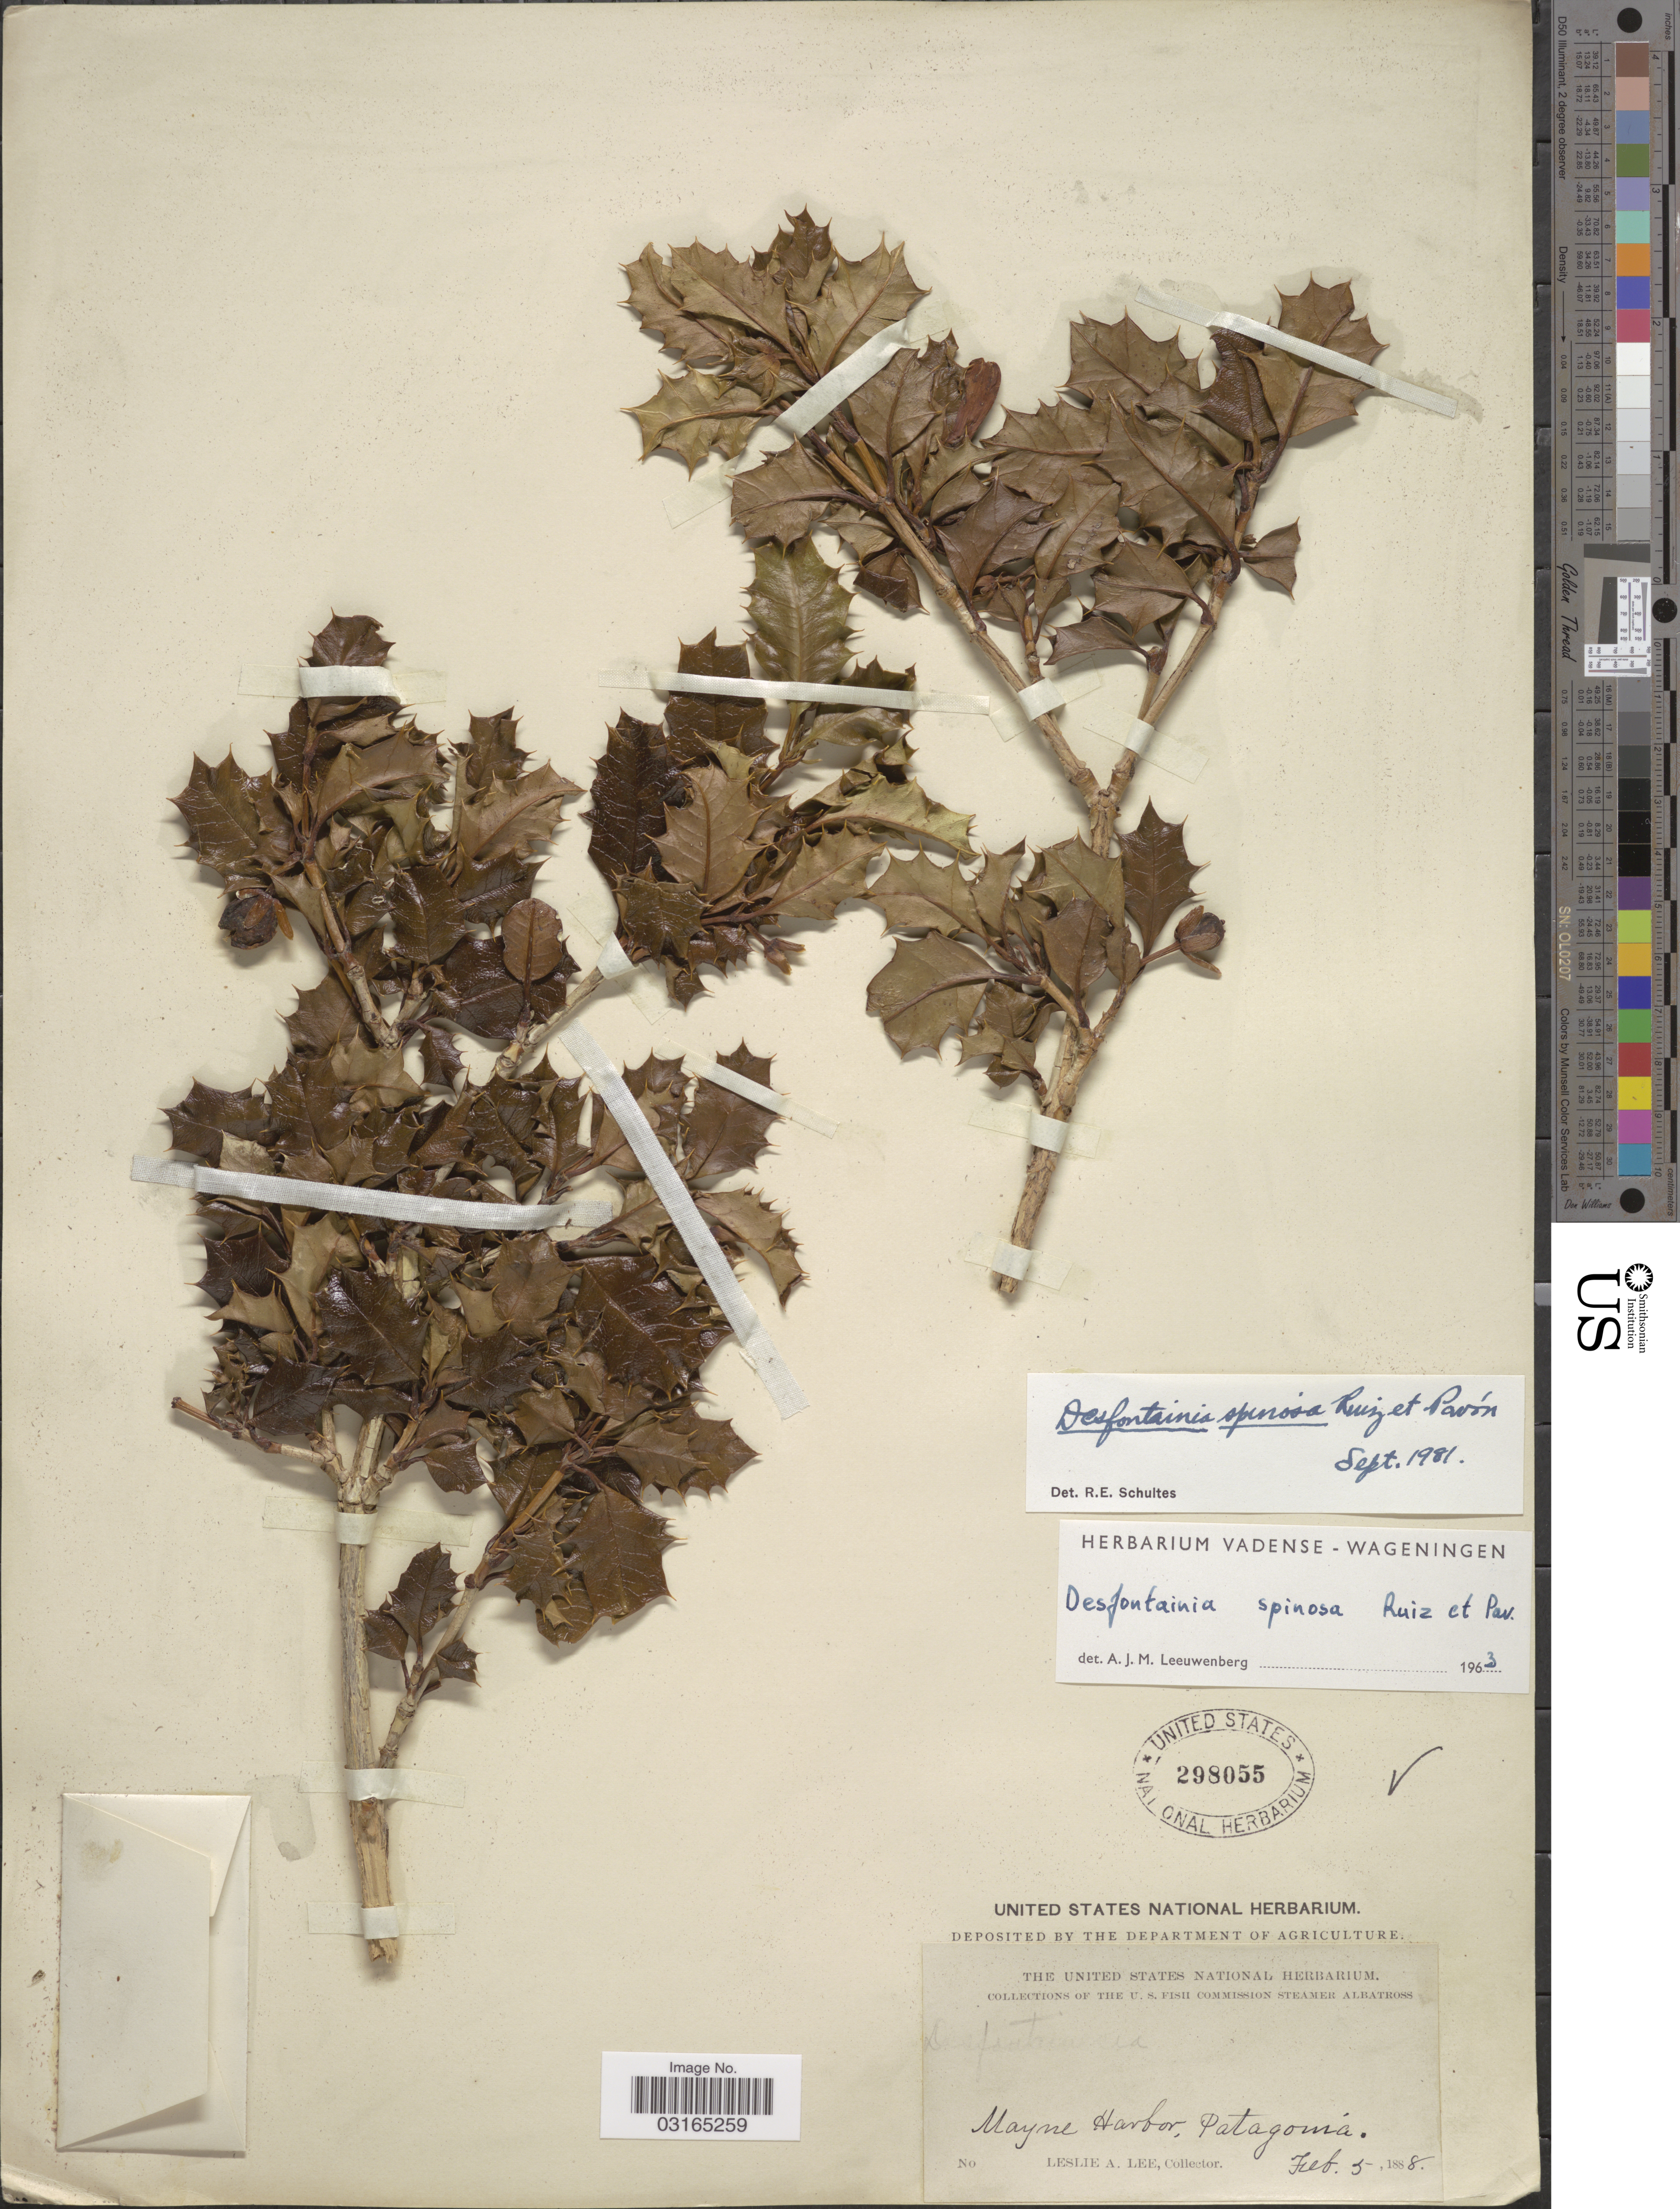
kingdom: Plantae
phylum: Tracheophyta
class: Magnoliopsida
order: Bruniales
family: Columelliaceae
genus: Desfontainia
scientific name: Desfontainia spinosa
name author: Ruiz & Pav.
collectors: L. Lee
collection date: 1888-02-05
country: Chile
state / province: Magallanes y de la Antártica Chilena (XII)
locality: Mayne Harbor, Patagonia.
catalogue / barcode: US 298055